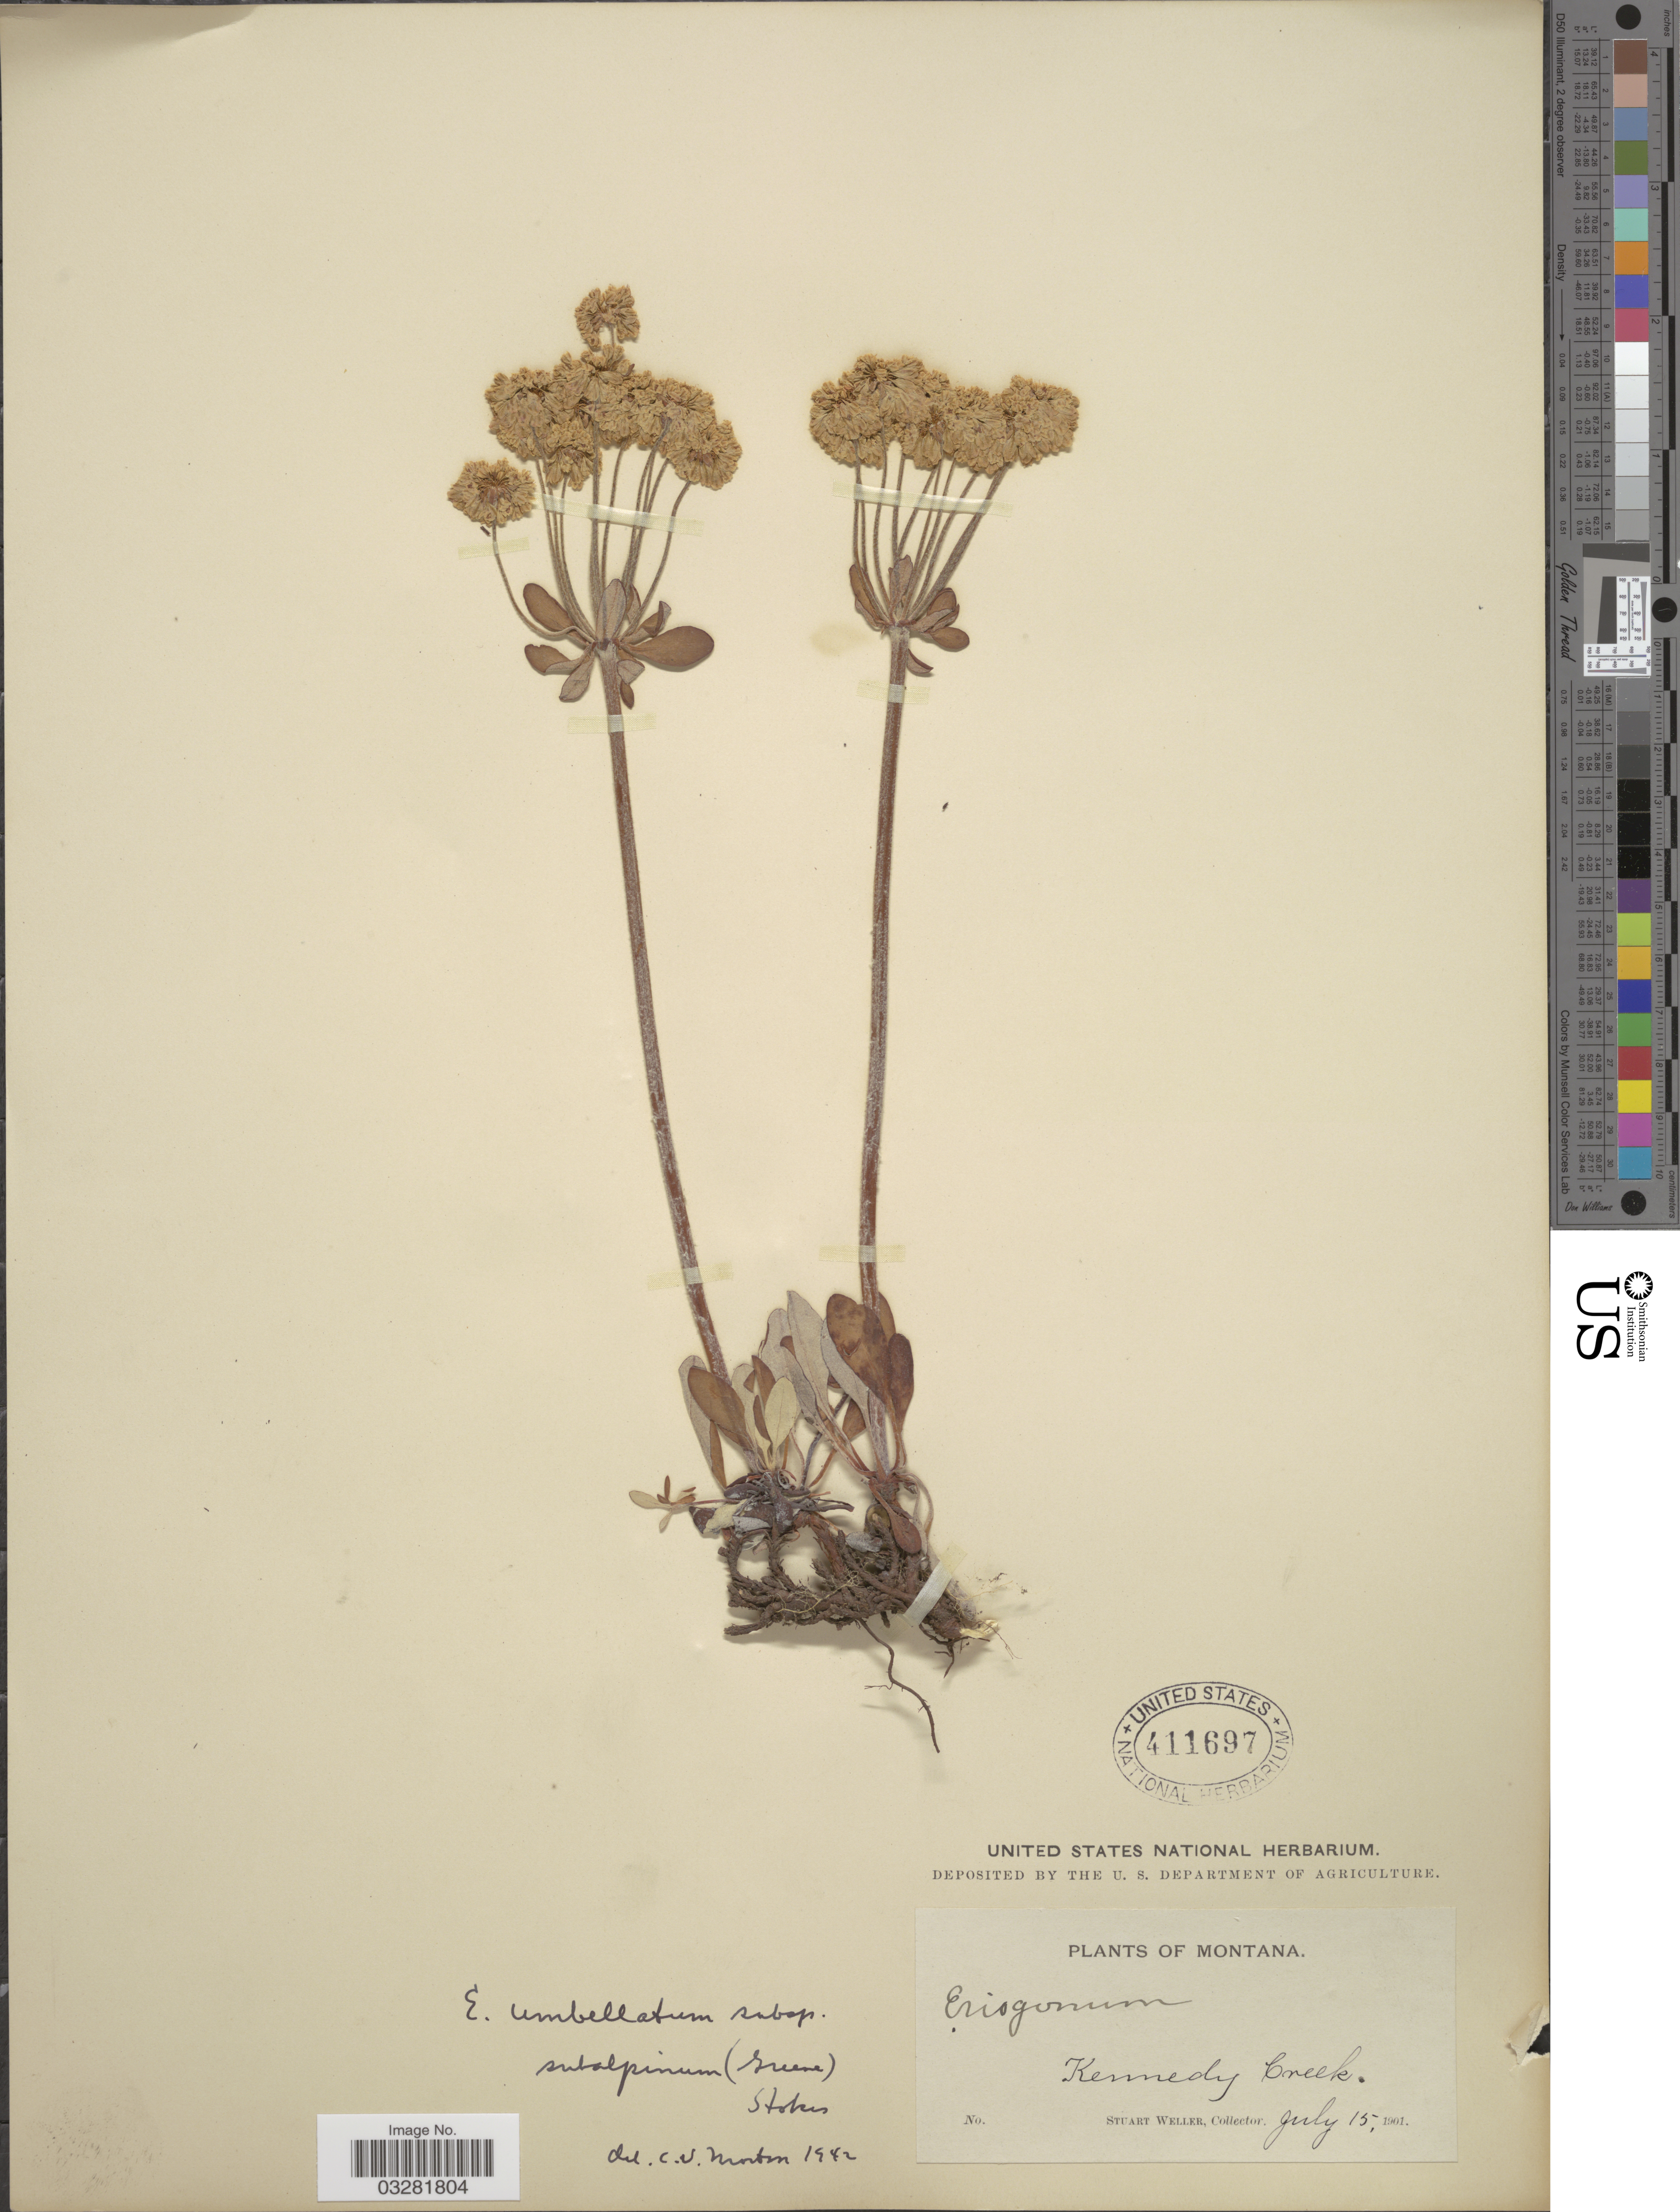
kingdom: Plantae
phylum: Tracheophyta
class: Magnoliopsida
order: Caryophyllales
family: Polygonaceae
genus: Eriogonum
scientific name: Eriogonum umbellatum var. subalpinum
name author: M.E. Jones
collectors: S. Weller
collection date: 1901-07-15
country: United States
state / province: Montana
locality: Kennedy Creek.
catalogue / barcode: US 411697